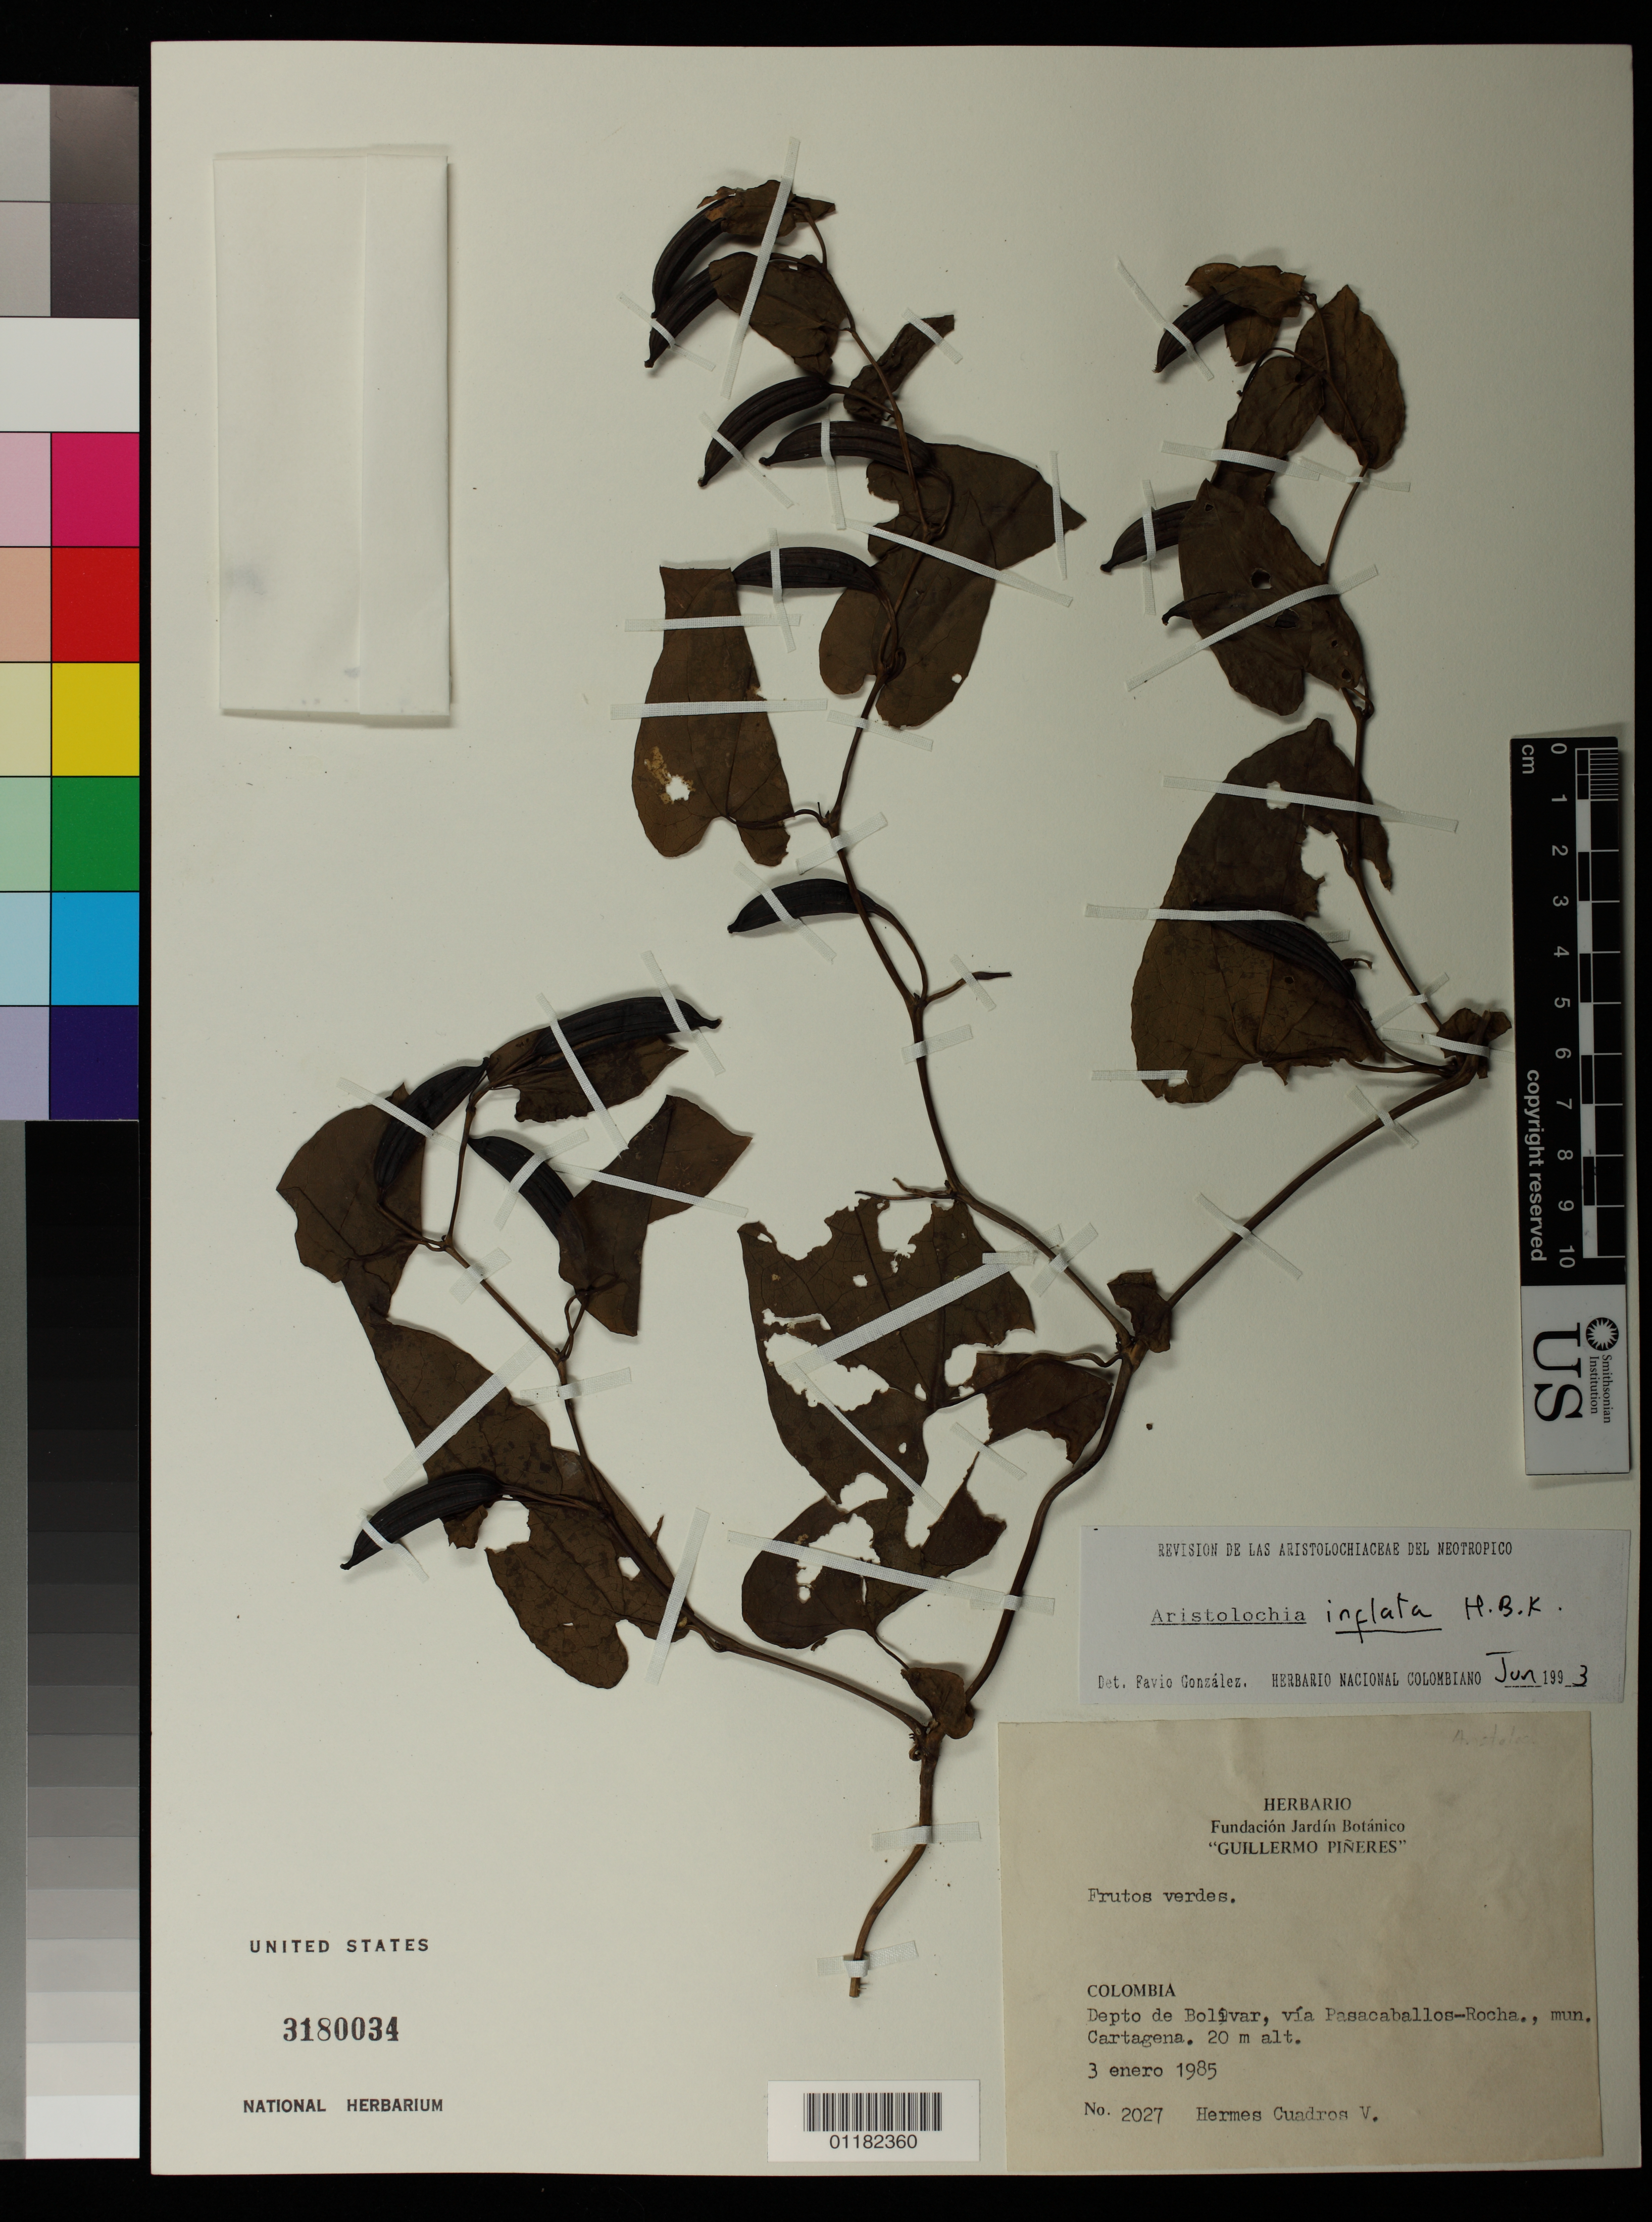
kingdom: Plantae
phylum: Tracheophyta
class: Magnoliopsida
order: Piperales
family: Aristolochiaceae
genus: Aristolochia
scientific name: Aristolochia inflata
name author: Kunth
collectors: H. Cuadros V.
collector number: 2027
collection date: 1985-01-03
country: Colombia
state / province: Bolívar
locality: Via Pasacaballos-Rocha, municipality Cartagena.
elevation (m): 20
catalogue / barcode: US 3180034